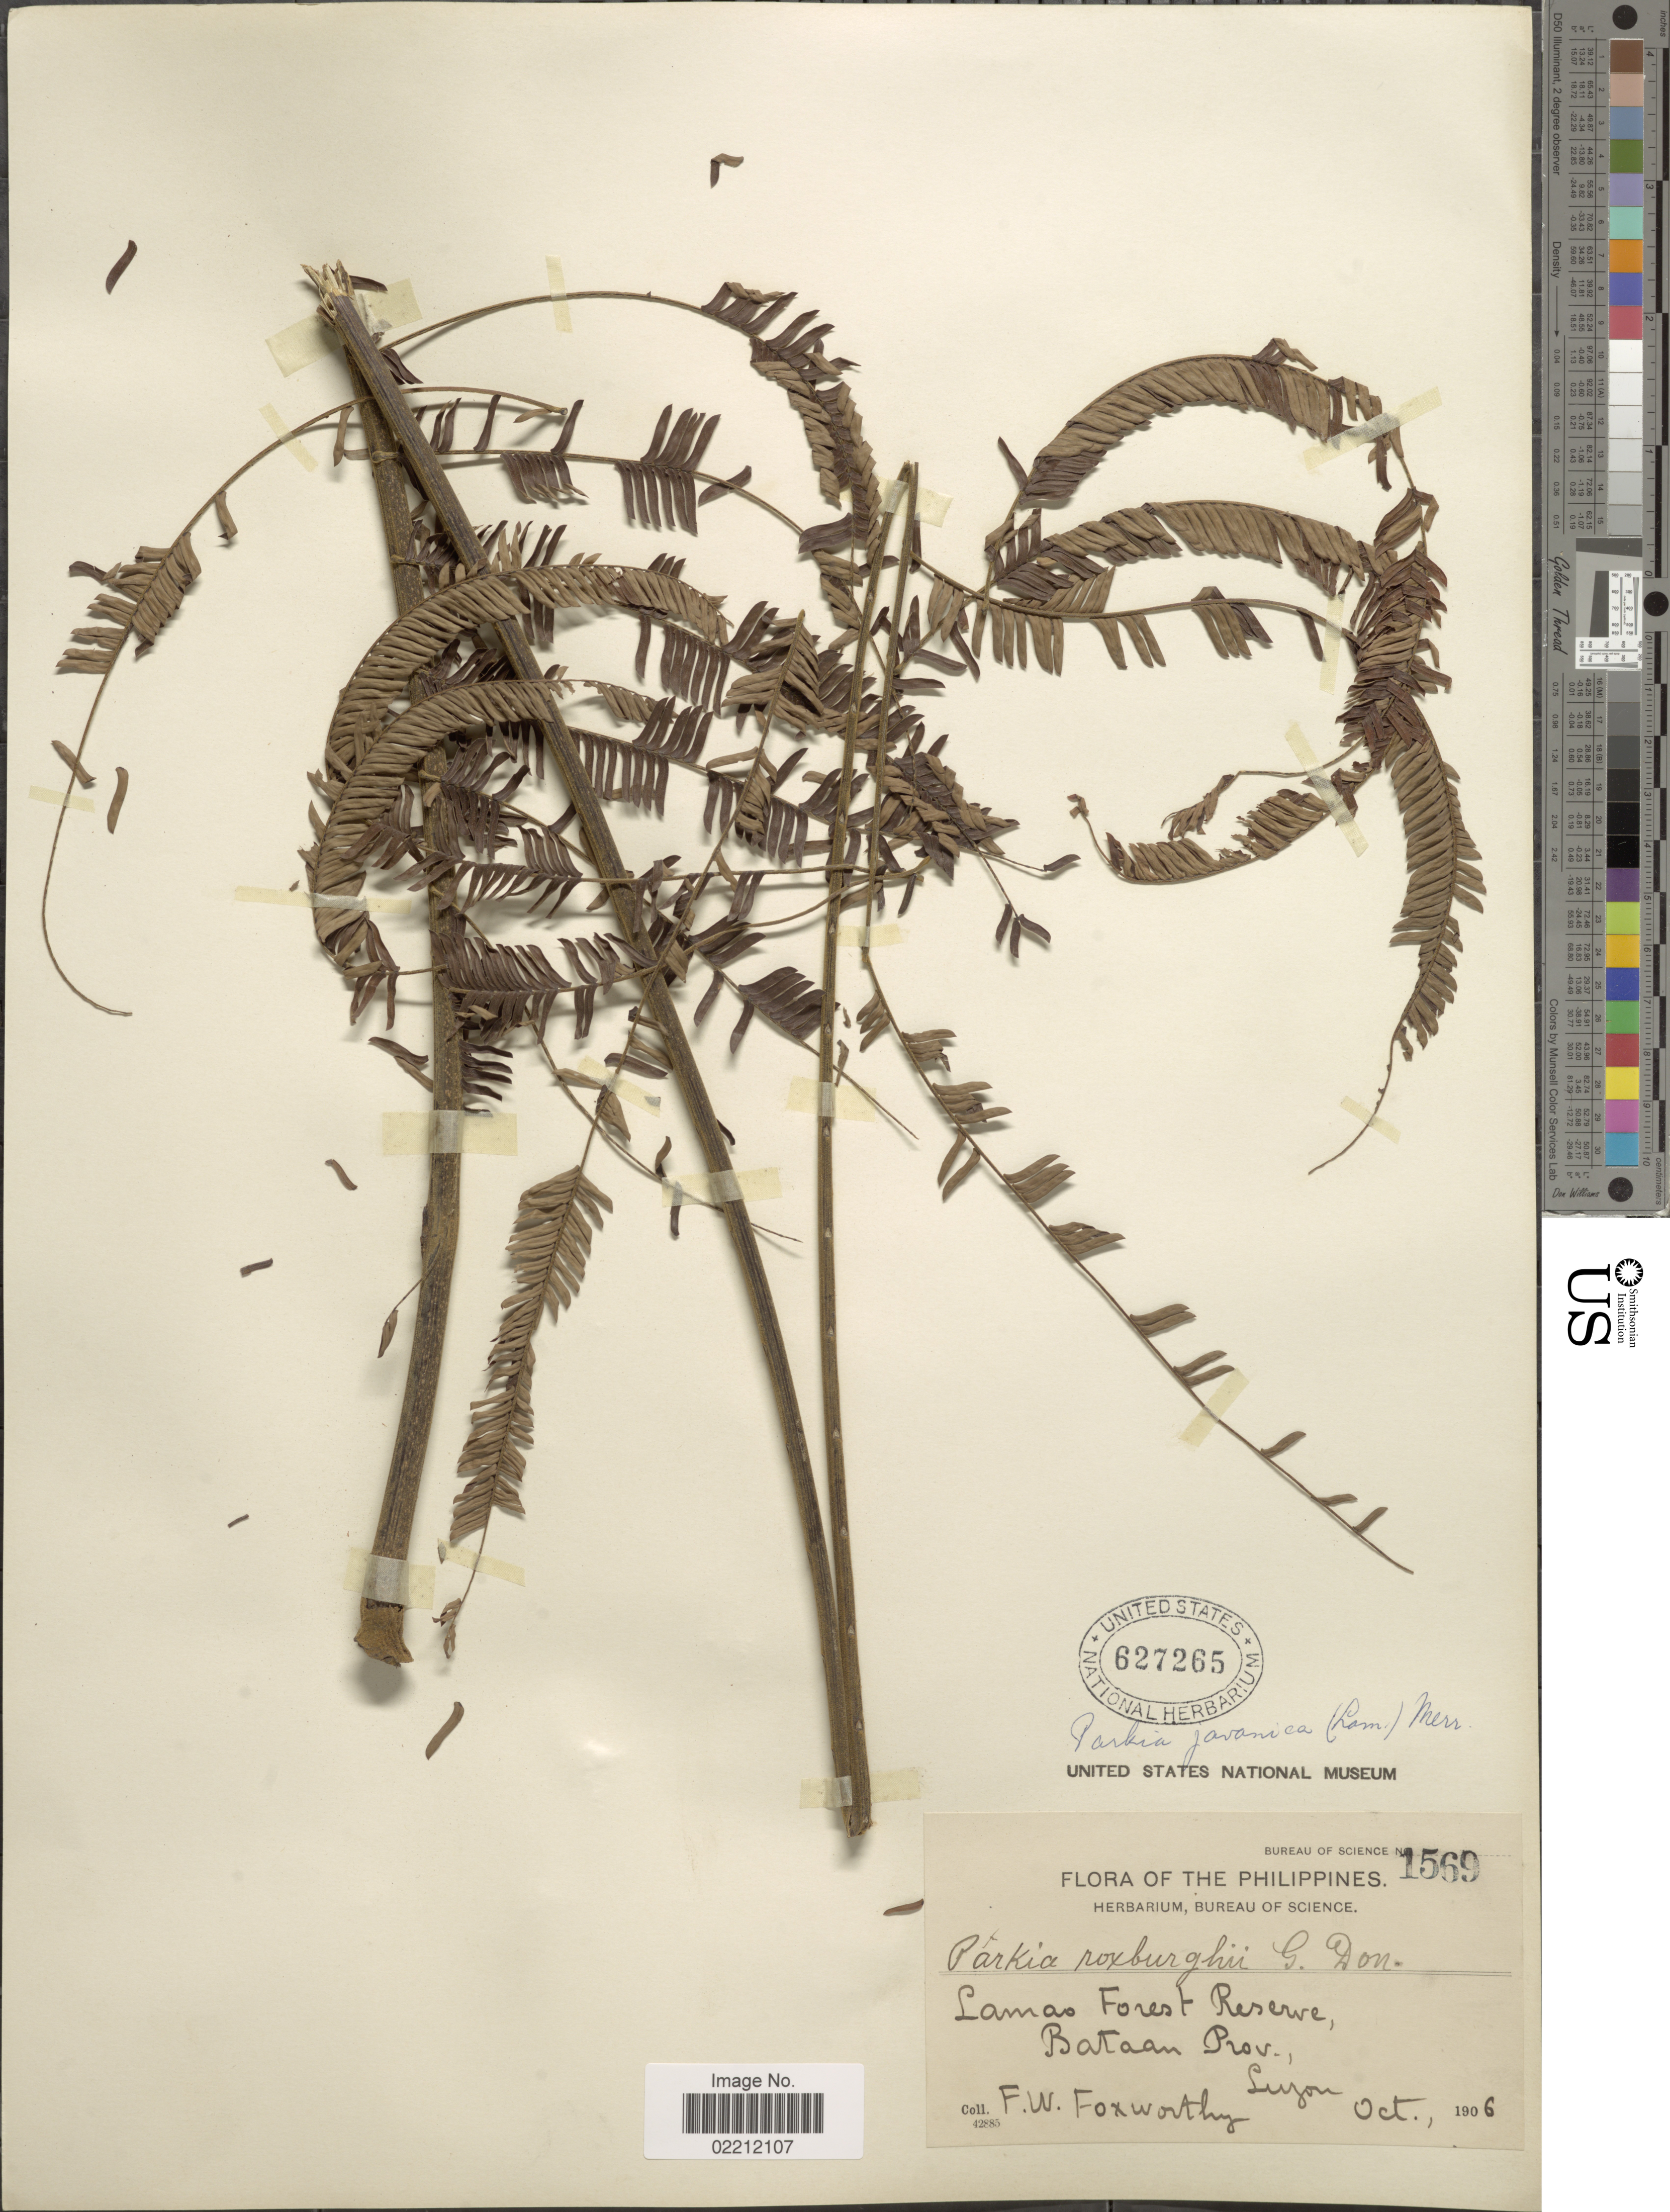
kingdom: Plantae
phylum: Tracheophyta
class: Magnoliopsida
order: Fabales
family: Fabaceae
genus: Parkia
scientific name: Parkia javanica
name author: (Lam.) Merr.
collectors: F. W. Foxworthy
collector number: Bureau of Science 1569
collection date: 1906-10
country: Philippines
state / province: Cagayan Valley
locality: Lamao Forest River, Bataan Valley Prov. Luzon.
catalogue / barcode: US 627265